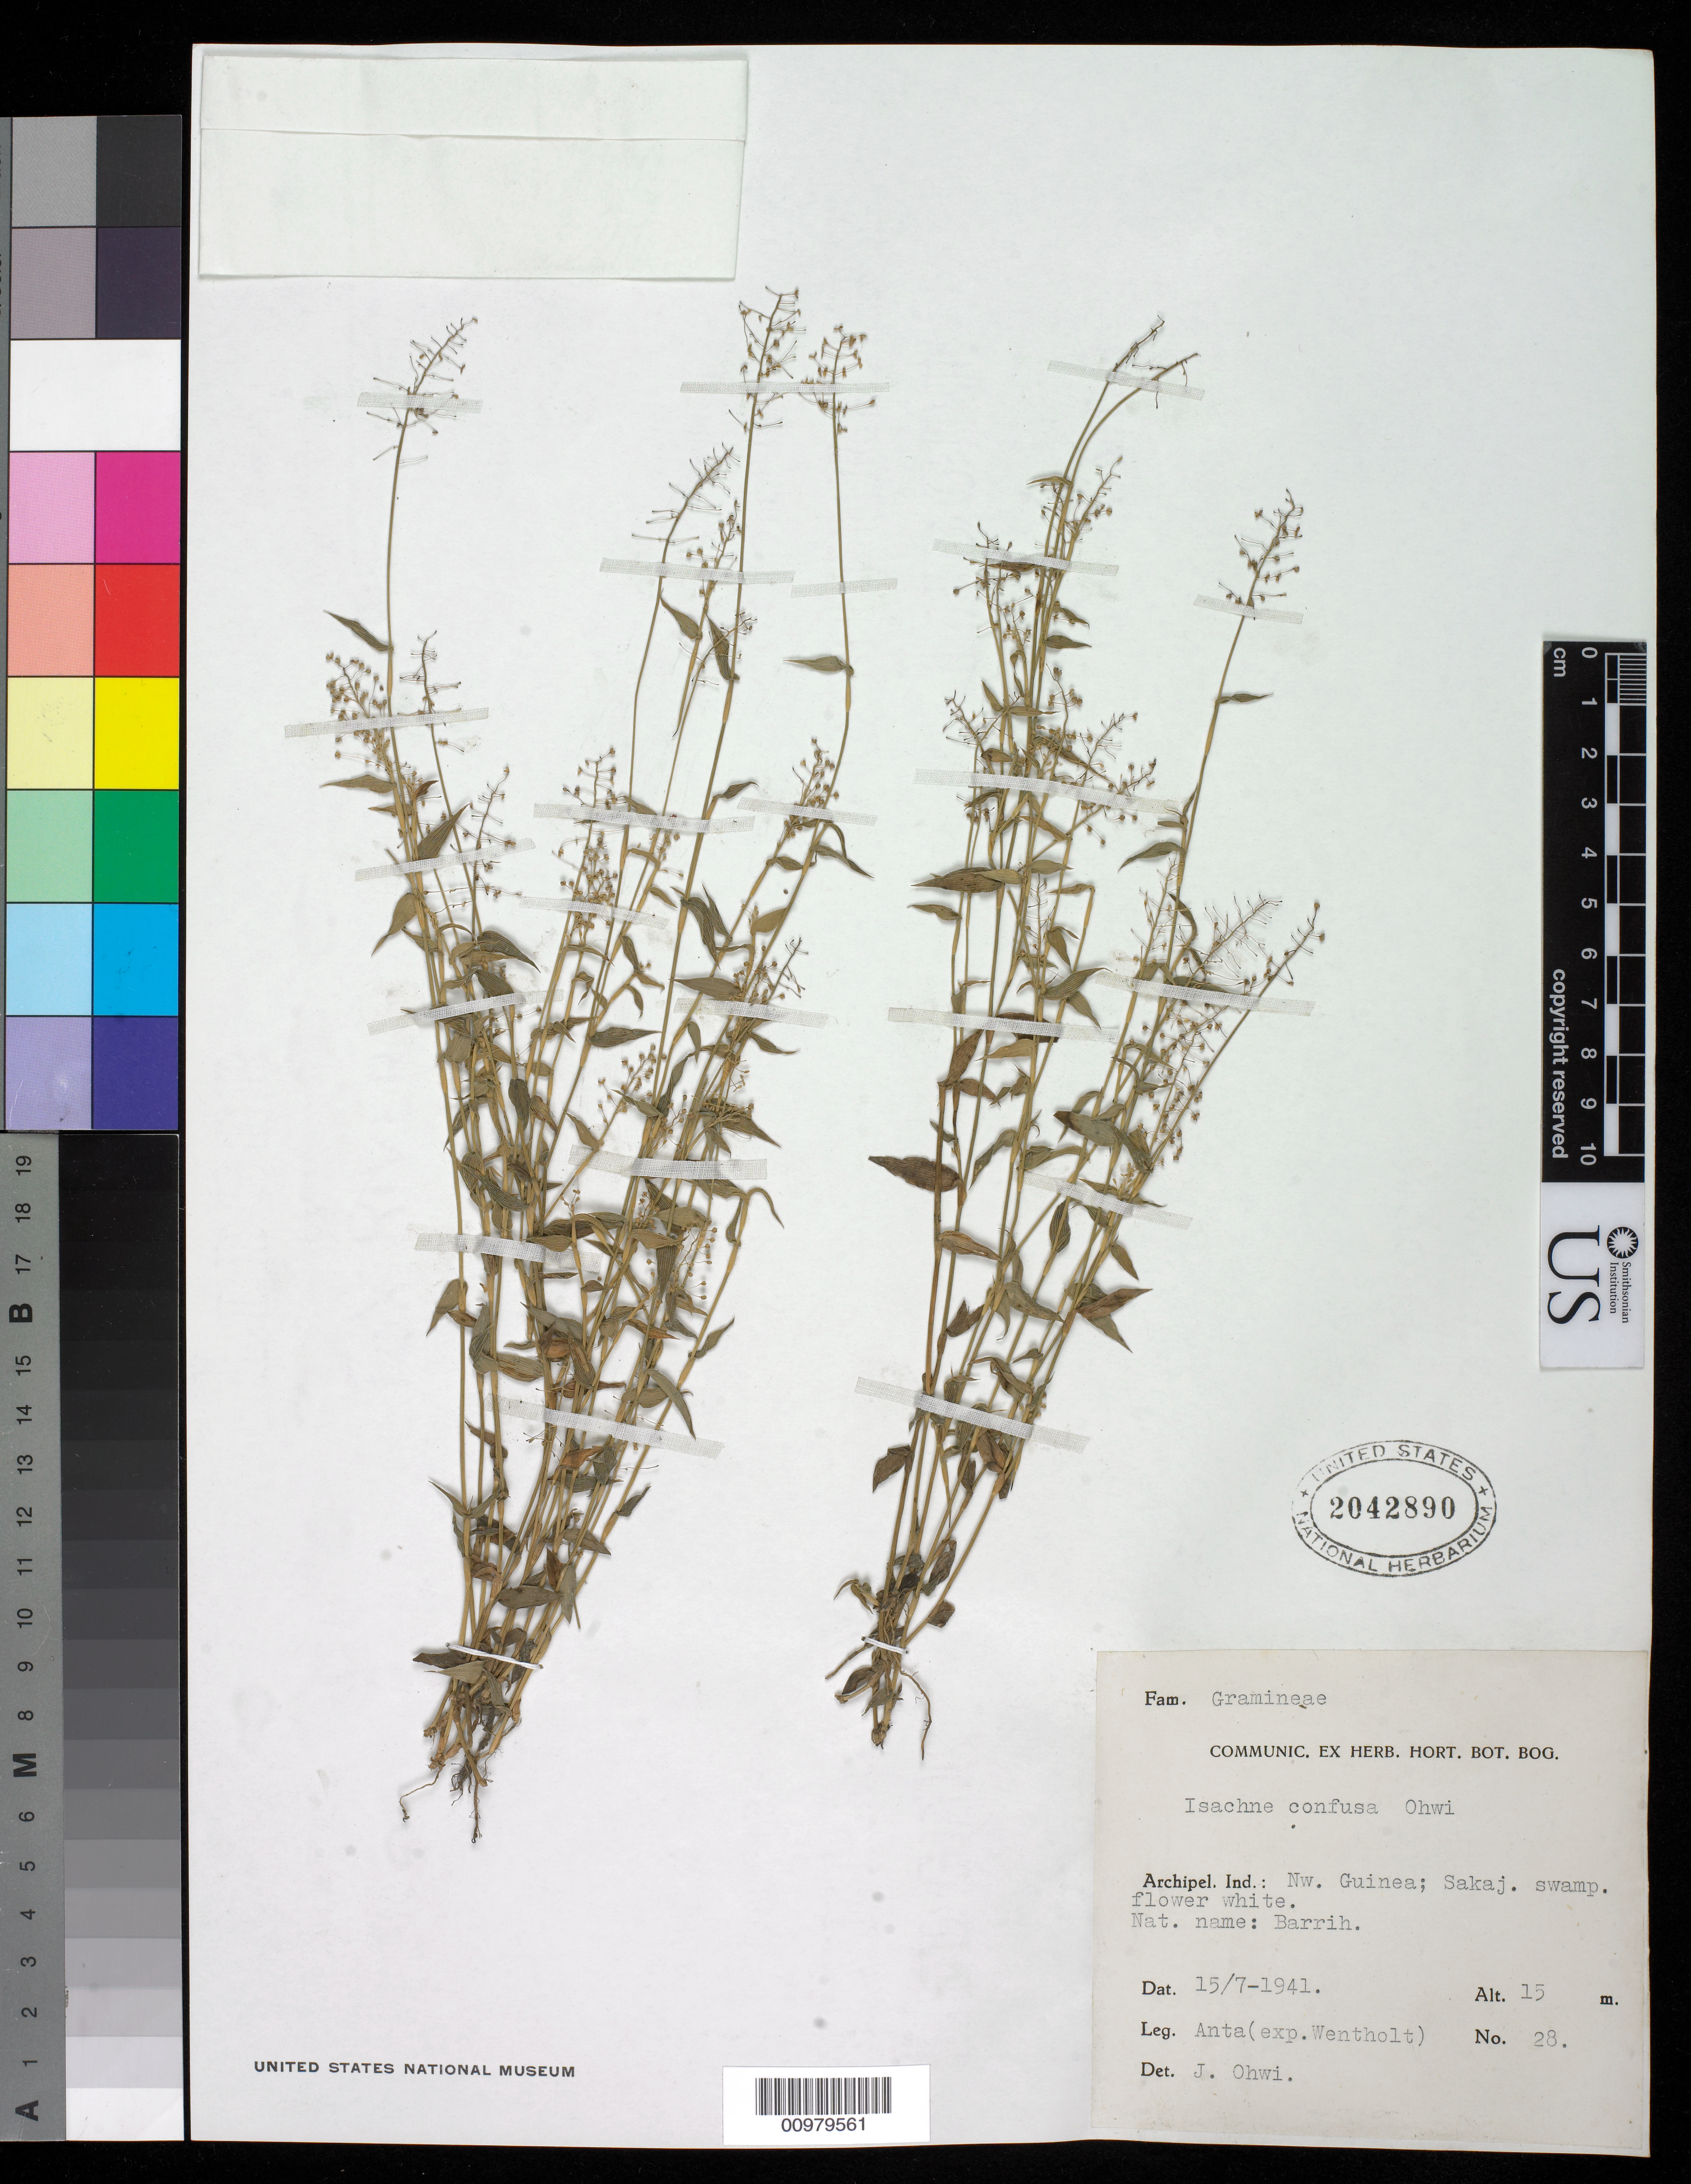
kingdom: Plantae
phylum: Tracheophyta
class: Liliopsida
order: Poales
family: Poaceae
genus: Isachne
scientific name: Isachne confusa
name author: Ohwi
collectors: J. Ohwi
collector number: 28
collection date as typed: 15 Jul 1941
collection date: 1941-07-15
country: Papua New Guinea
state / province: Northern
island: New Guinea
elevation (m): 15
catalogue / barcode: US 2042890